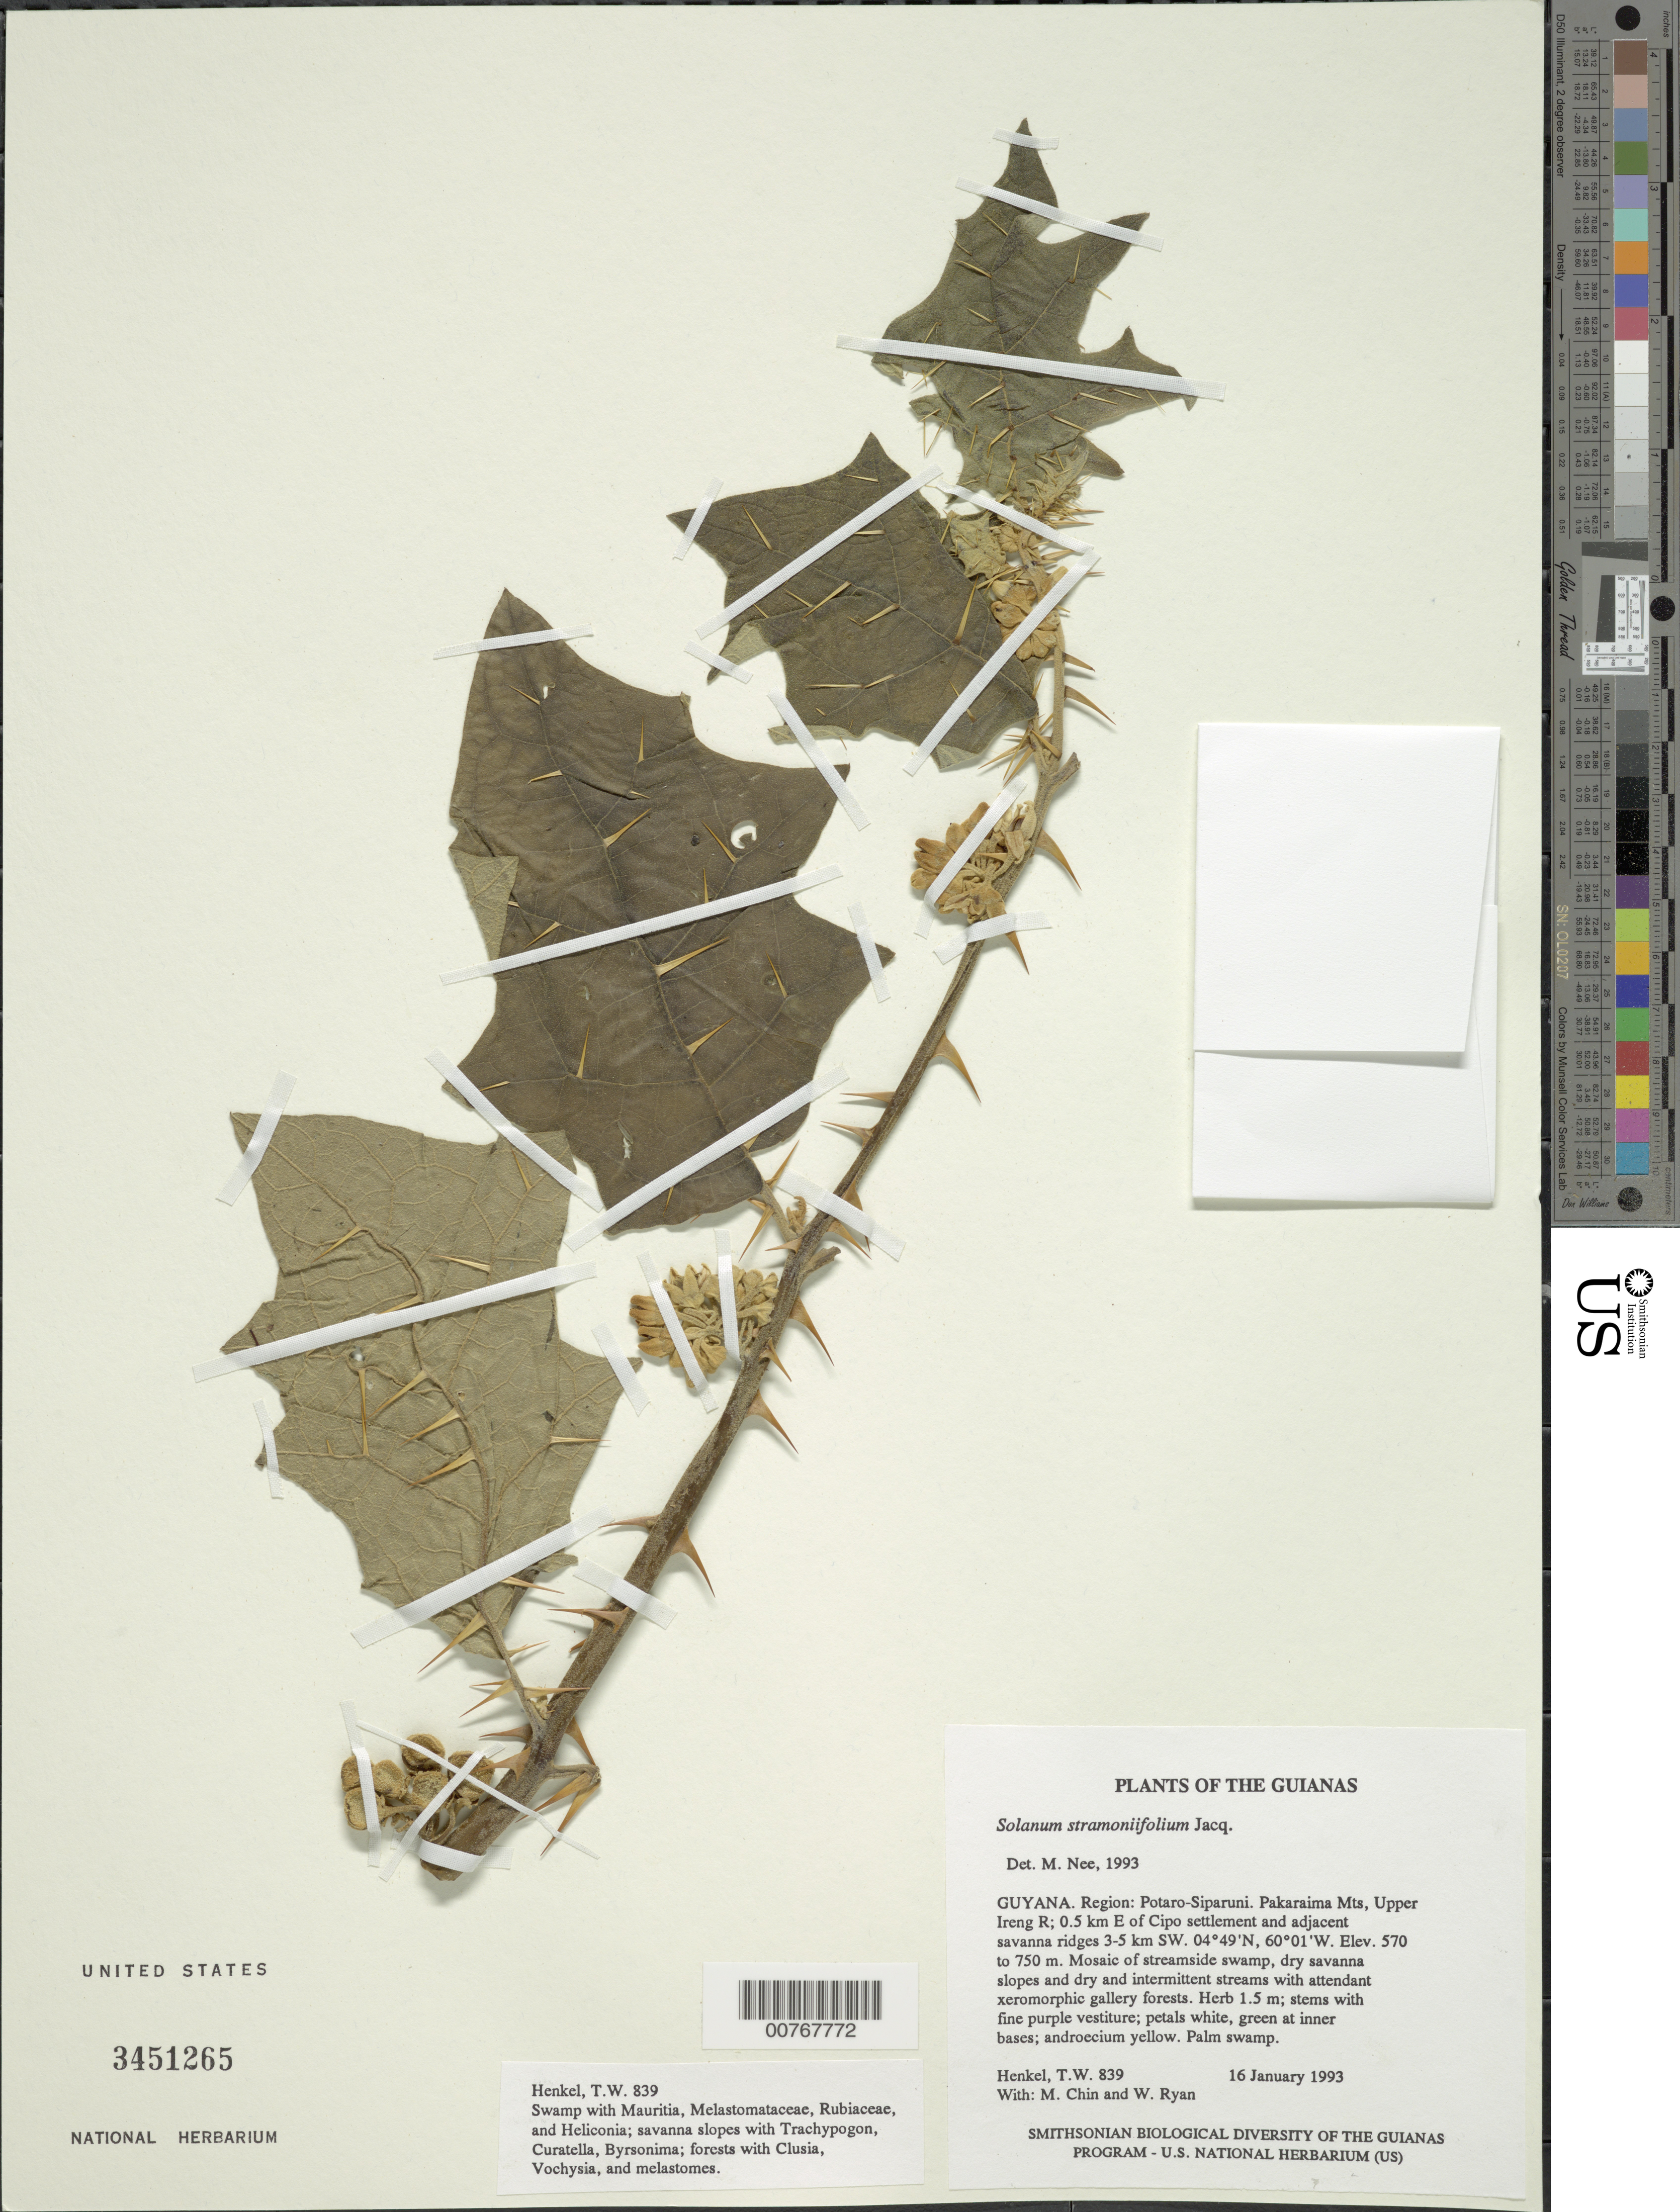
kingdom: Plantae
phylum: Tracheophyta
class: Magnoliopsida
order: Solanales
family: Solanaceae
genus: Solanum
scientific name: Solanum stramoniifolium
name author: Jacq.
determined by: Nee, Michael H.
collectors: T. Henkel, M. Chin & W. Ryan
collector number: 839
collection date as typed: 1 Jan 1993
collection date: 1993-01-01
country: Guyana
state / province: Potaro-Siparuni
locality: Pakaraima Mts, Upper Ireng R; 0.5 km E of Cipo settlement and adjacent savanna ridges 3-5 km SW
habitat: Mosaic of streamside swamp, dry savanna slopes and dry and intermittent streams with attendant xeromorphic gallery forests. Palm swamp. Swamp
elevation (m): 570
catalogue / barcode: US 3451265